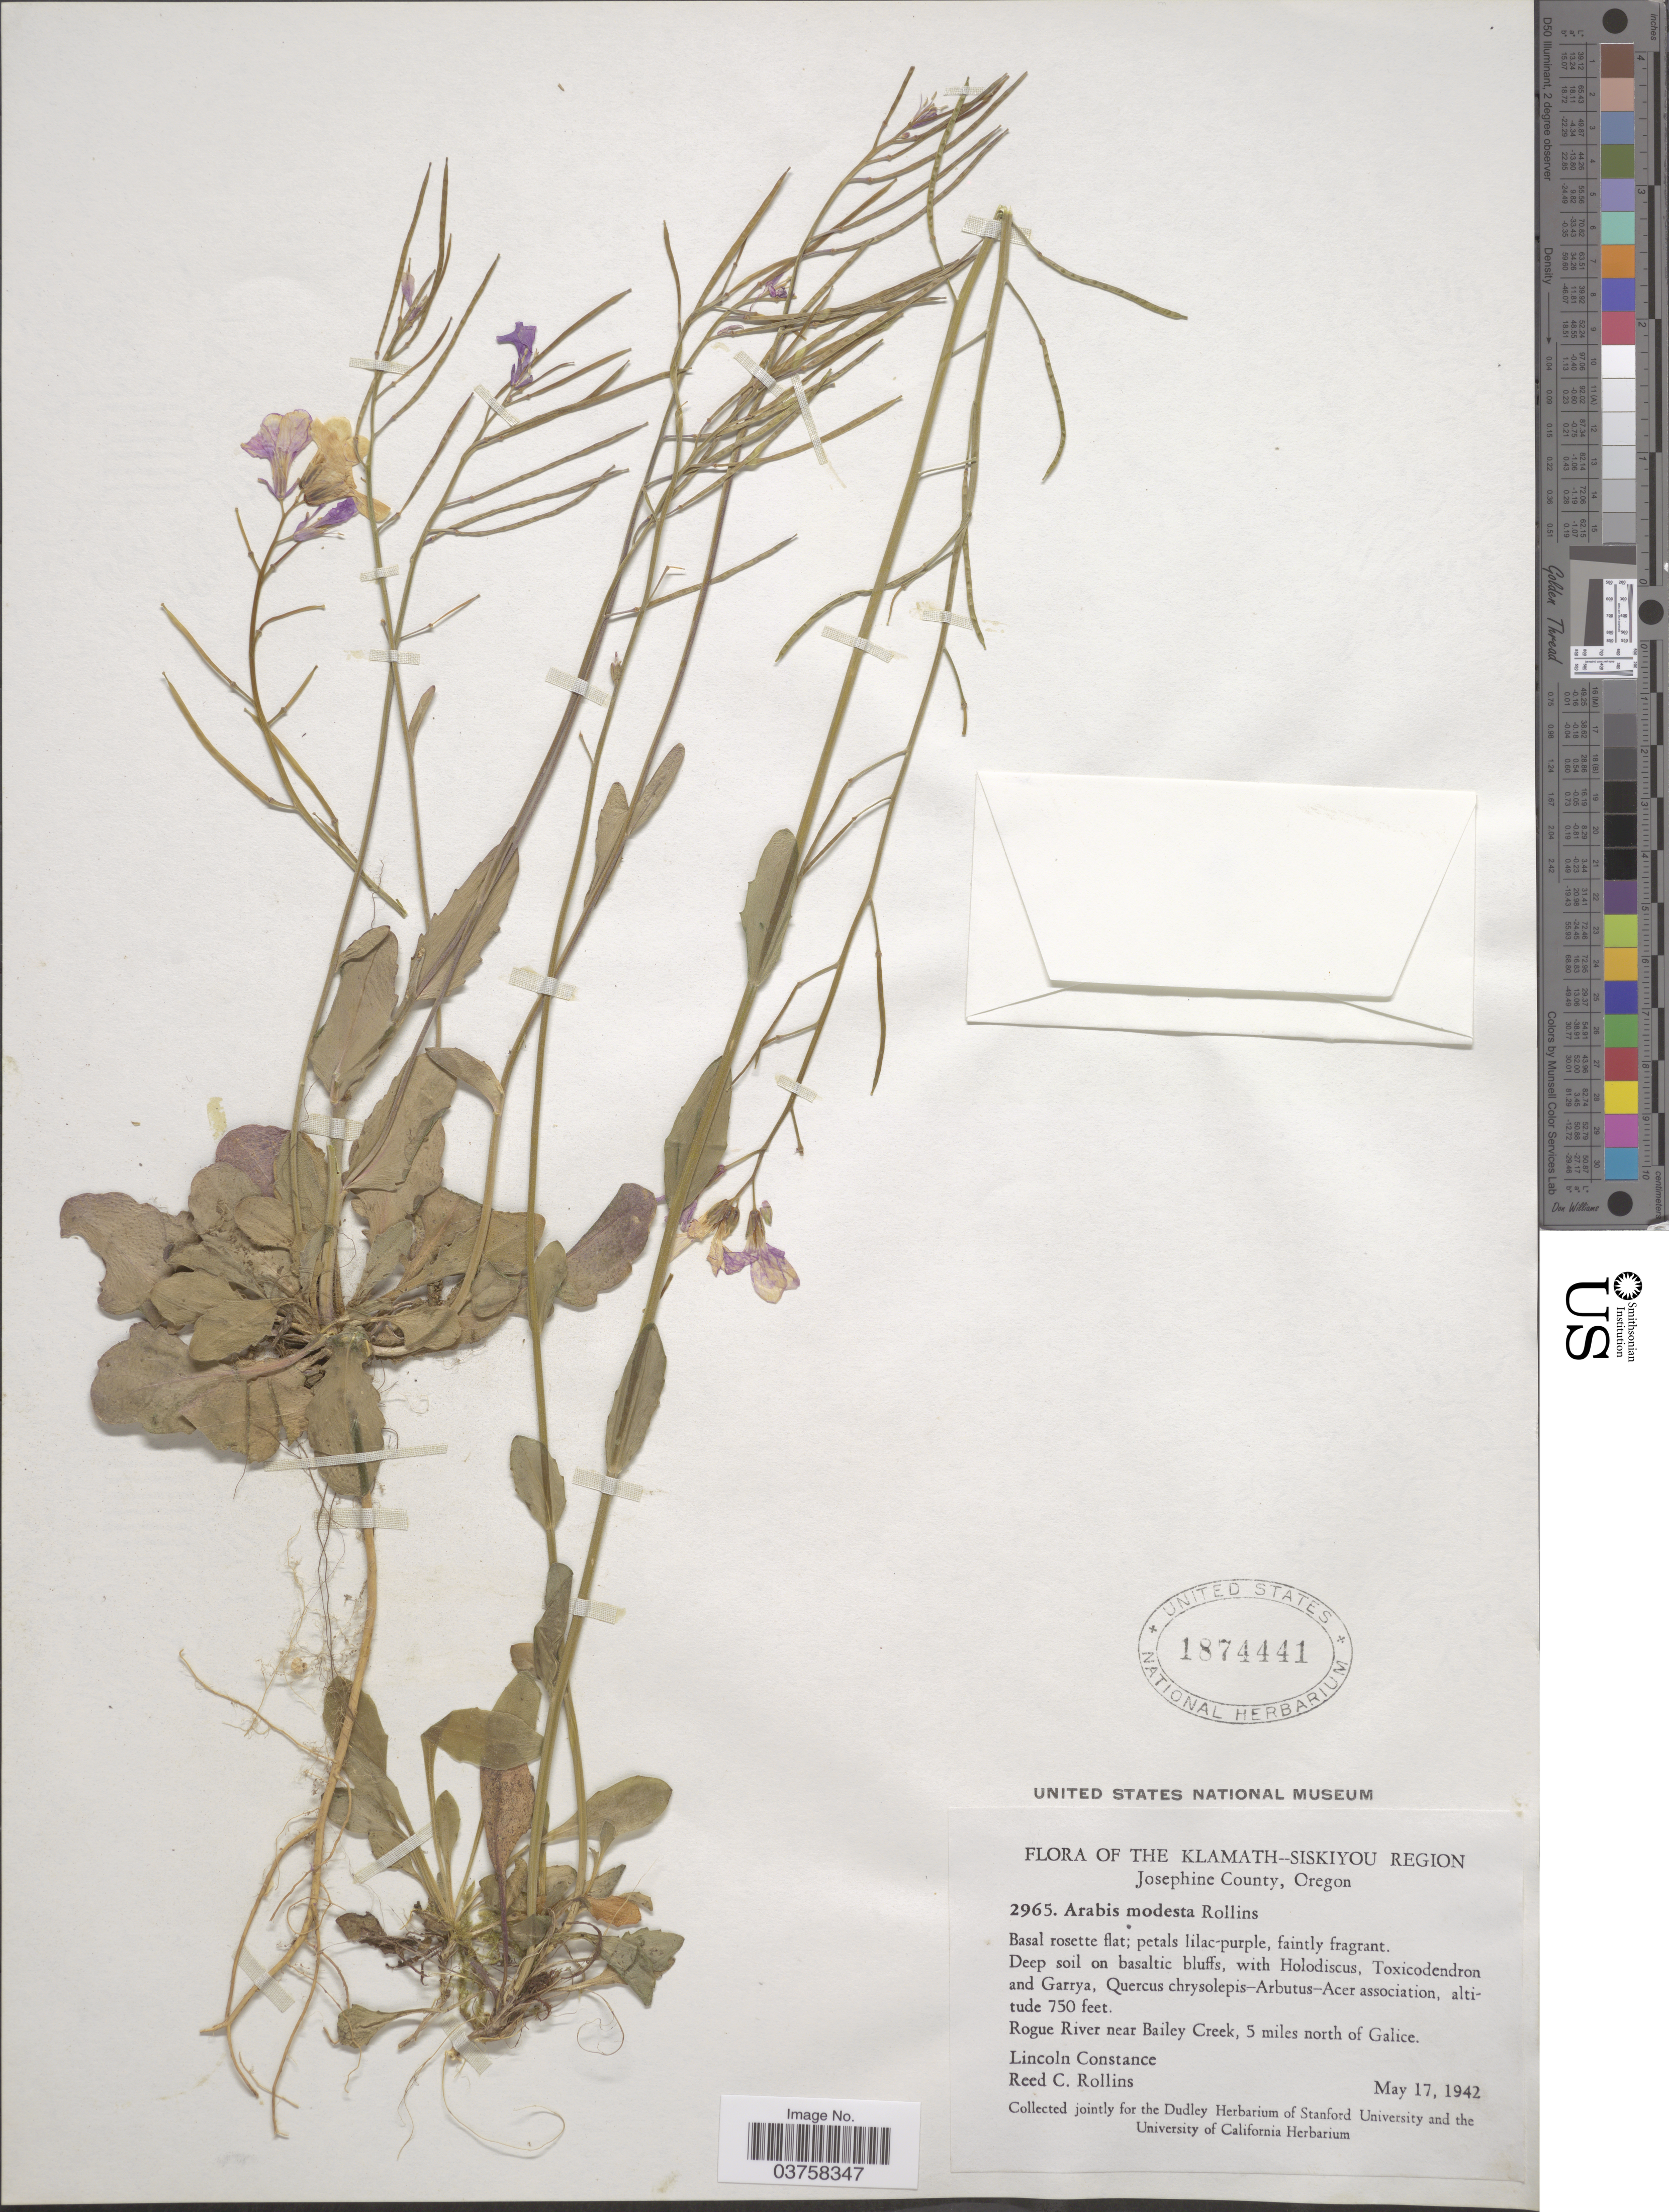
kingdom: Plantae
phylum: Tracheophyta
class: Magnoliopsida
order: Brassicales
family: Brassicaceae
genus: Arabis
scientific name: Arabis modesta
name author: Rollins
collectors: L. Constance & R. C. Rollins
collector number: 2965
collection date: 1942-05-17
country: United States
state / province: Oregon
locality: The Klamath-Siskiyou Region. Josephine County. Rogue River near Bailey Creek, 5 miles north of Galice.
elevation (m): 229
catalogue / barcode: US 1874441